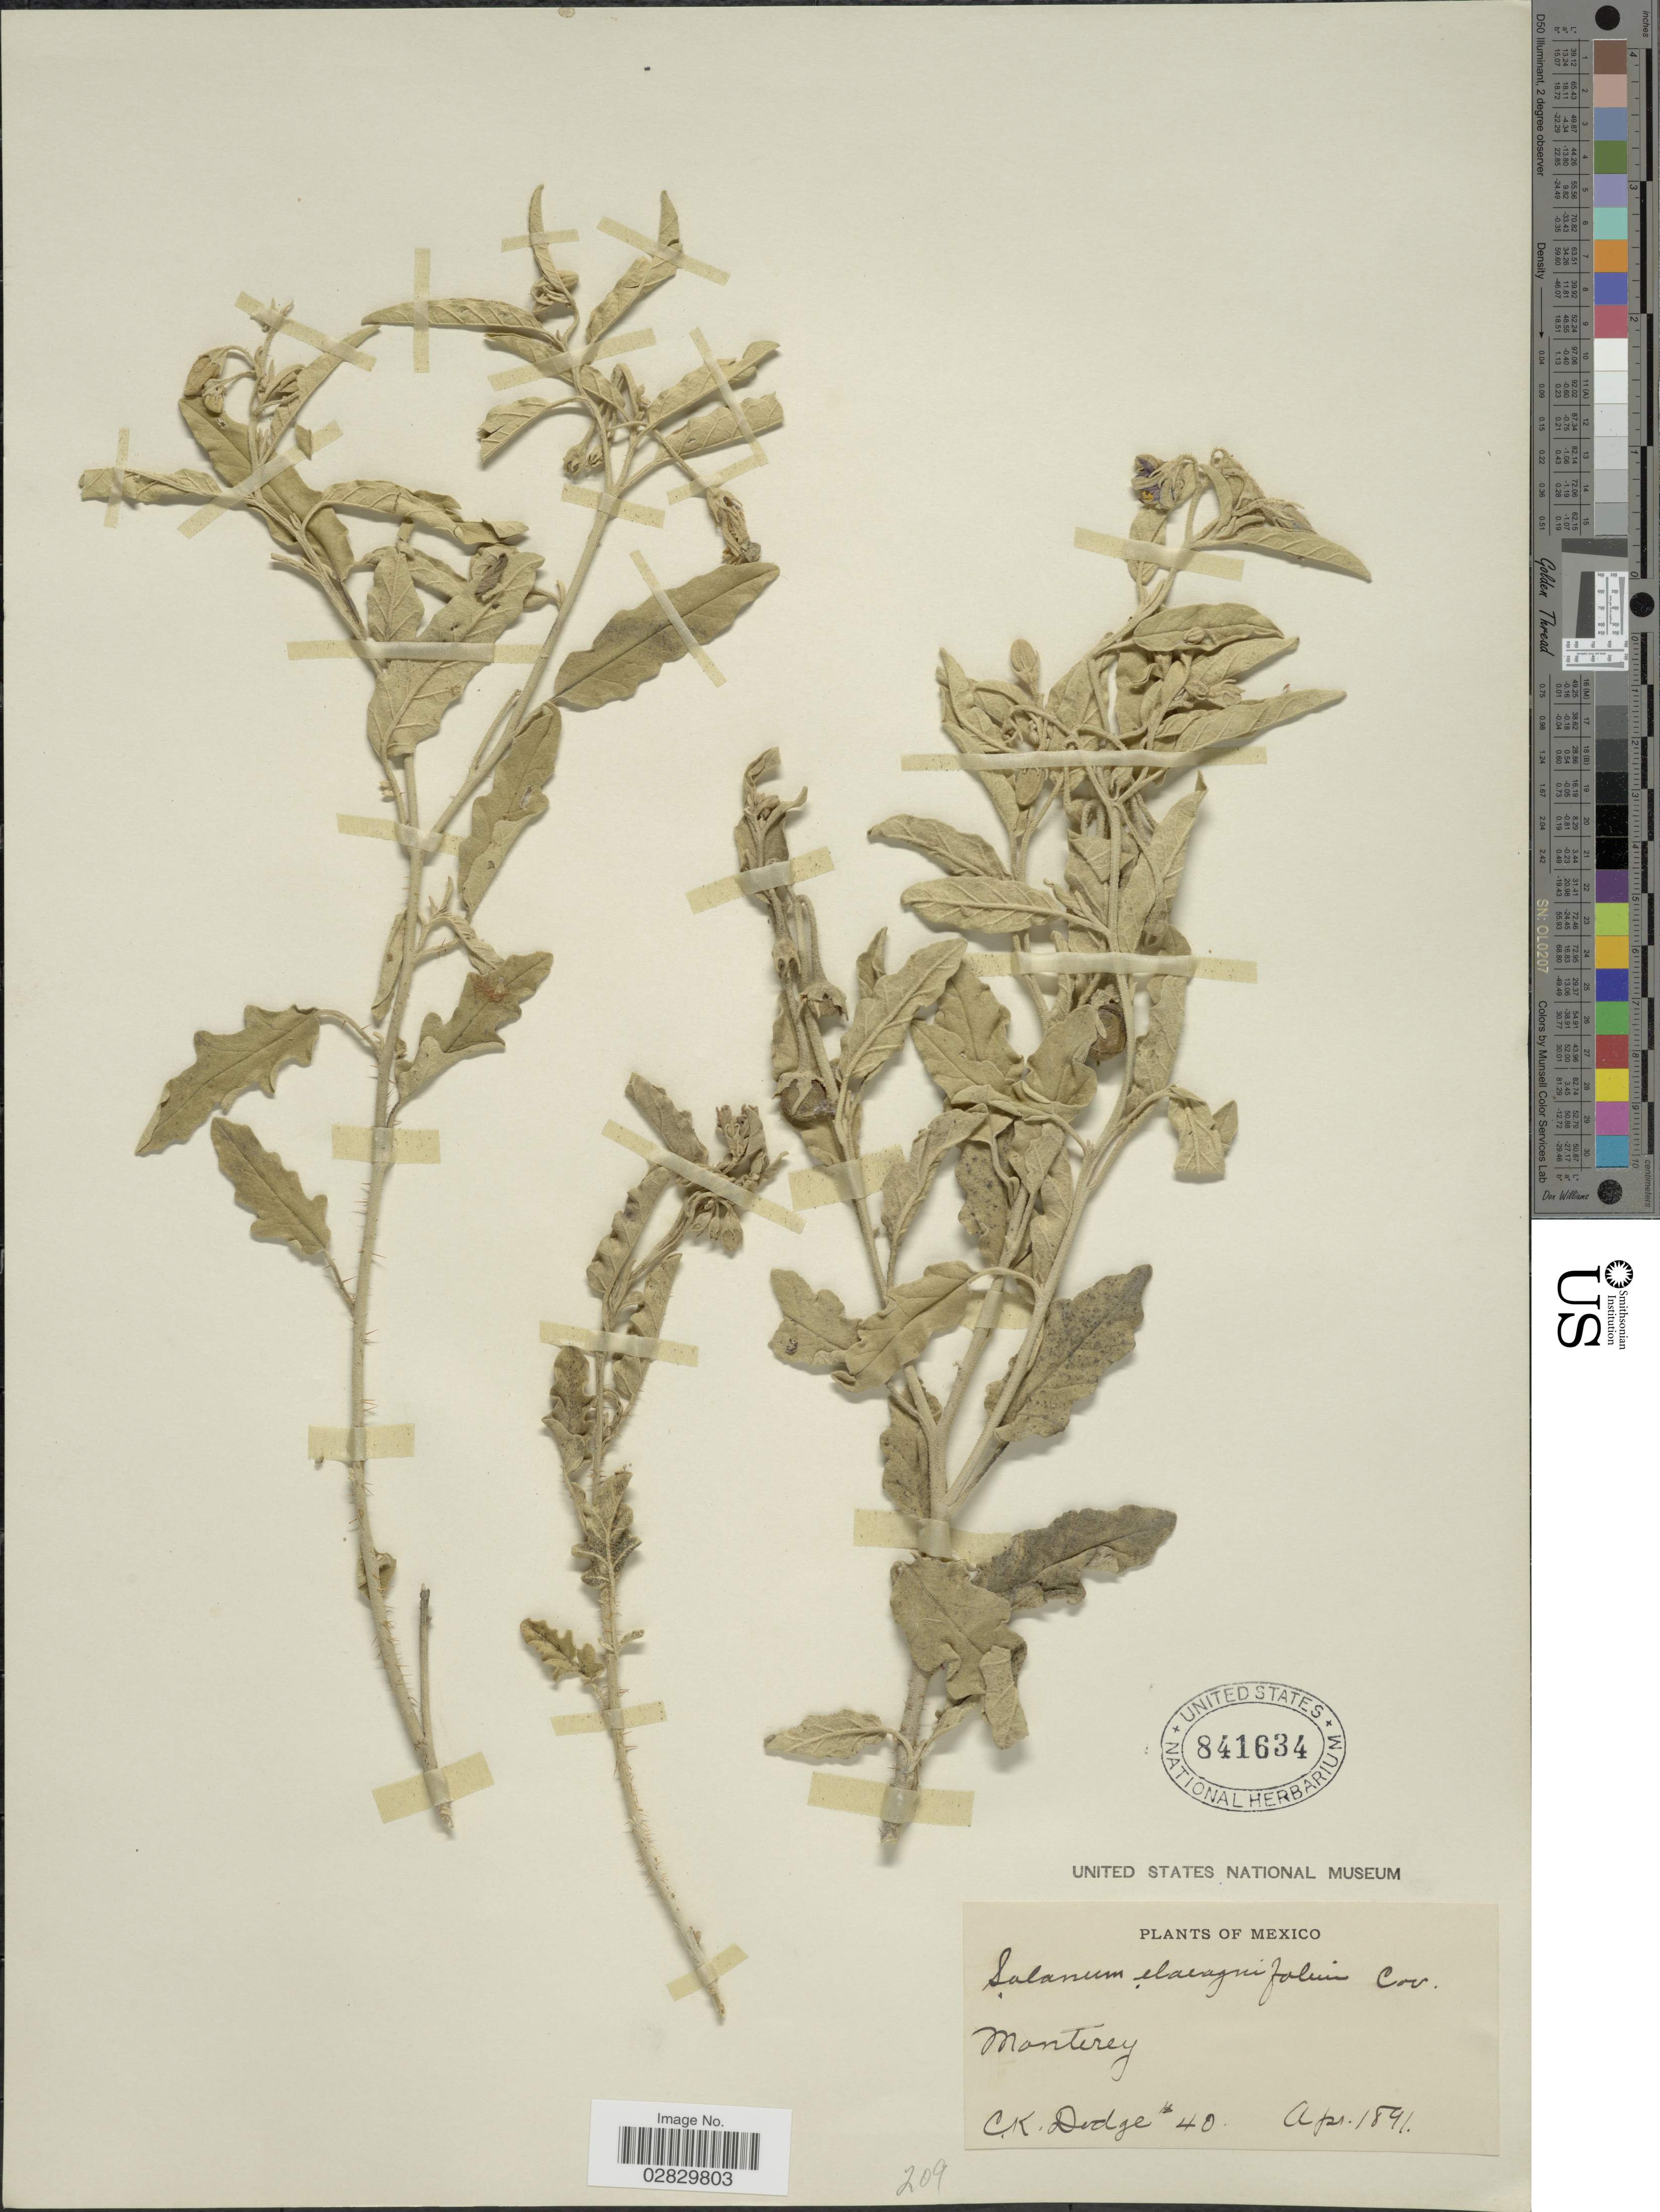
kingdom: Plantae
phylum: Tracheophyta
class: Magnoliopsida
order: Solanales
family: Solanaceae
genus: Solanum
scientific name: Solanum elaeagnifolium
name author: Cav.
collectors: C. Dodge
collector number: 40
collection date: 1891-04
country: Mexico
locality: Monterey.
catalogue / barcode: US 841634